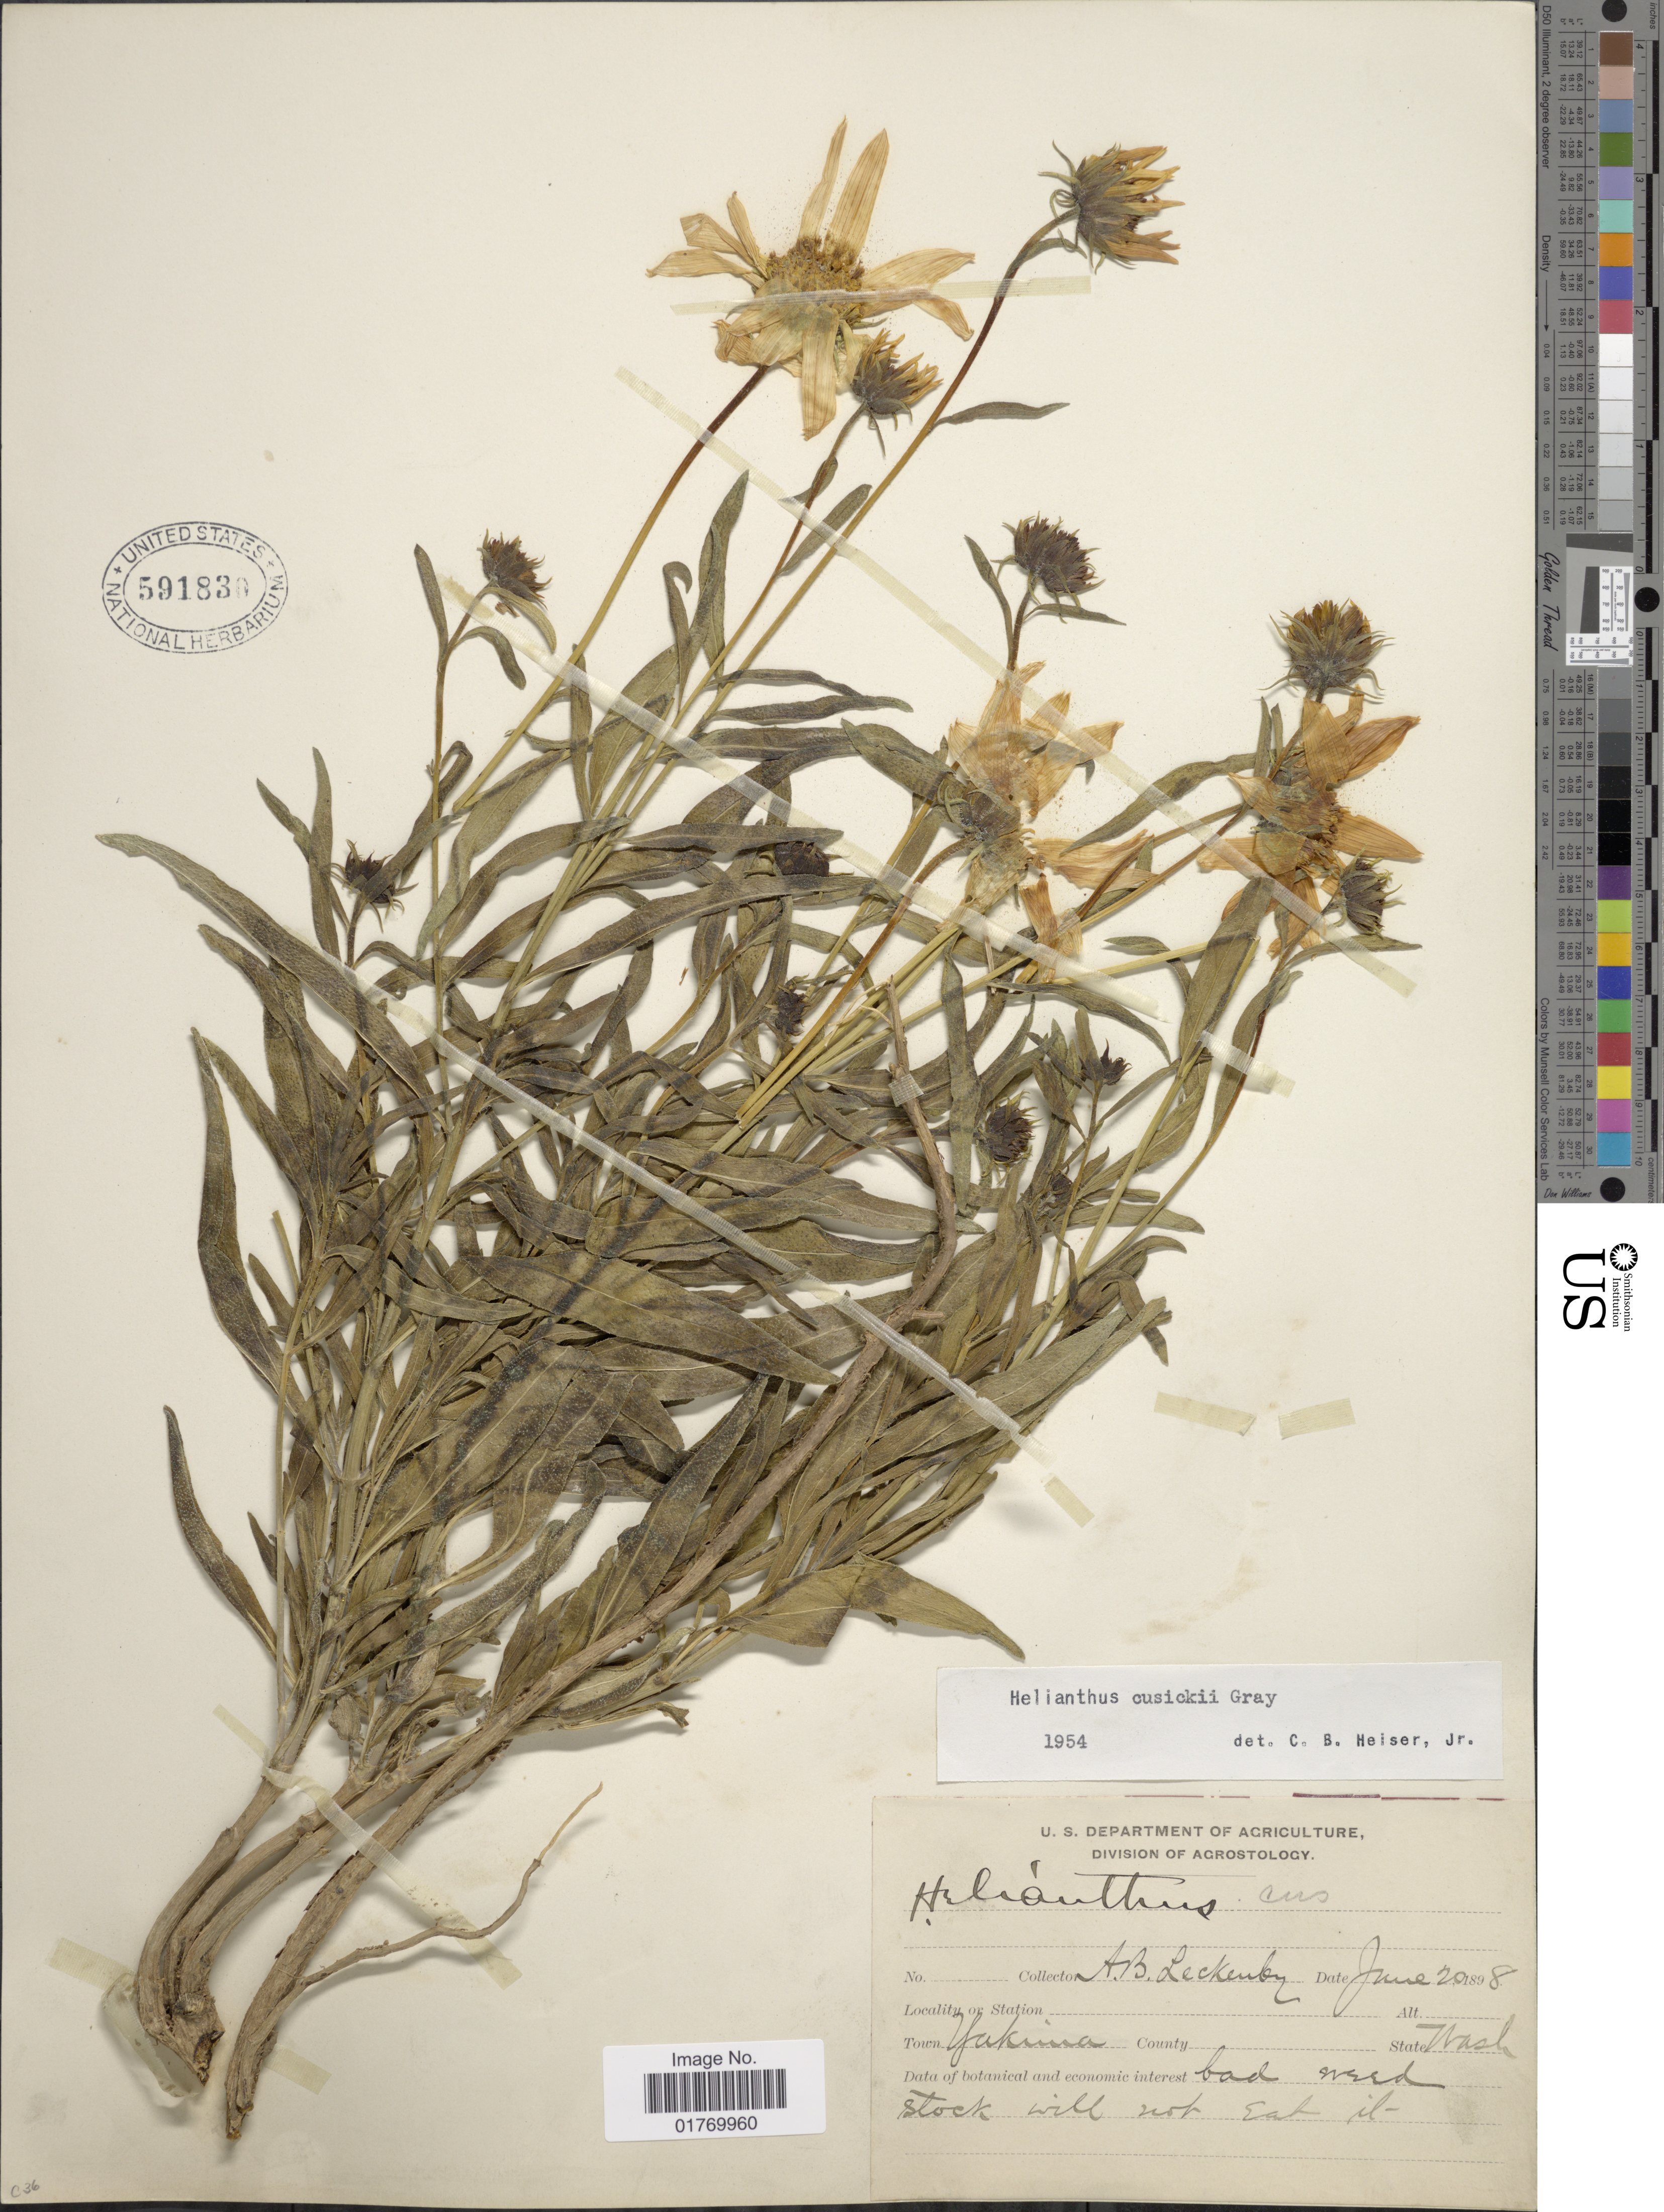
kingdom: Plantae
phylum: Tracheophyta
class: Magnoliopsida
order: Asterales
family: Asteraceae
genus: Helianthus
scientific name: Helianthus cusickii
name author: A. Gray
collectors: A. Leckenby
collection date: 1898-06-20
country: United States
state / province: Washington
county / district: Yakima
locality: Town Yakima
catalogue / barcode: US 591830